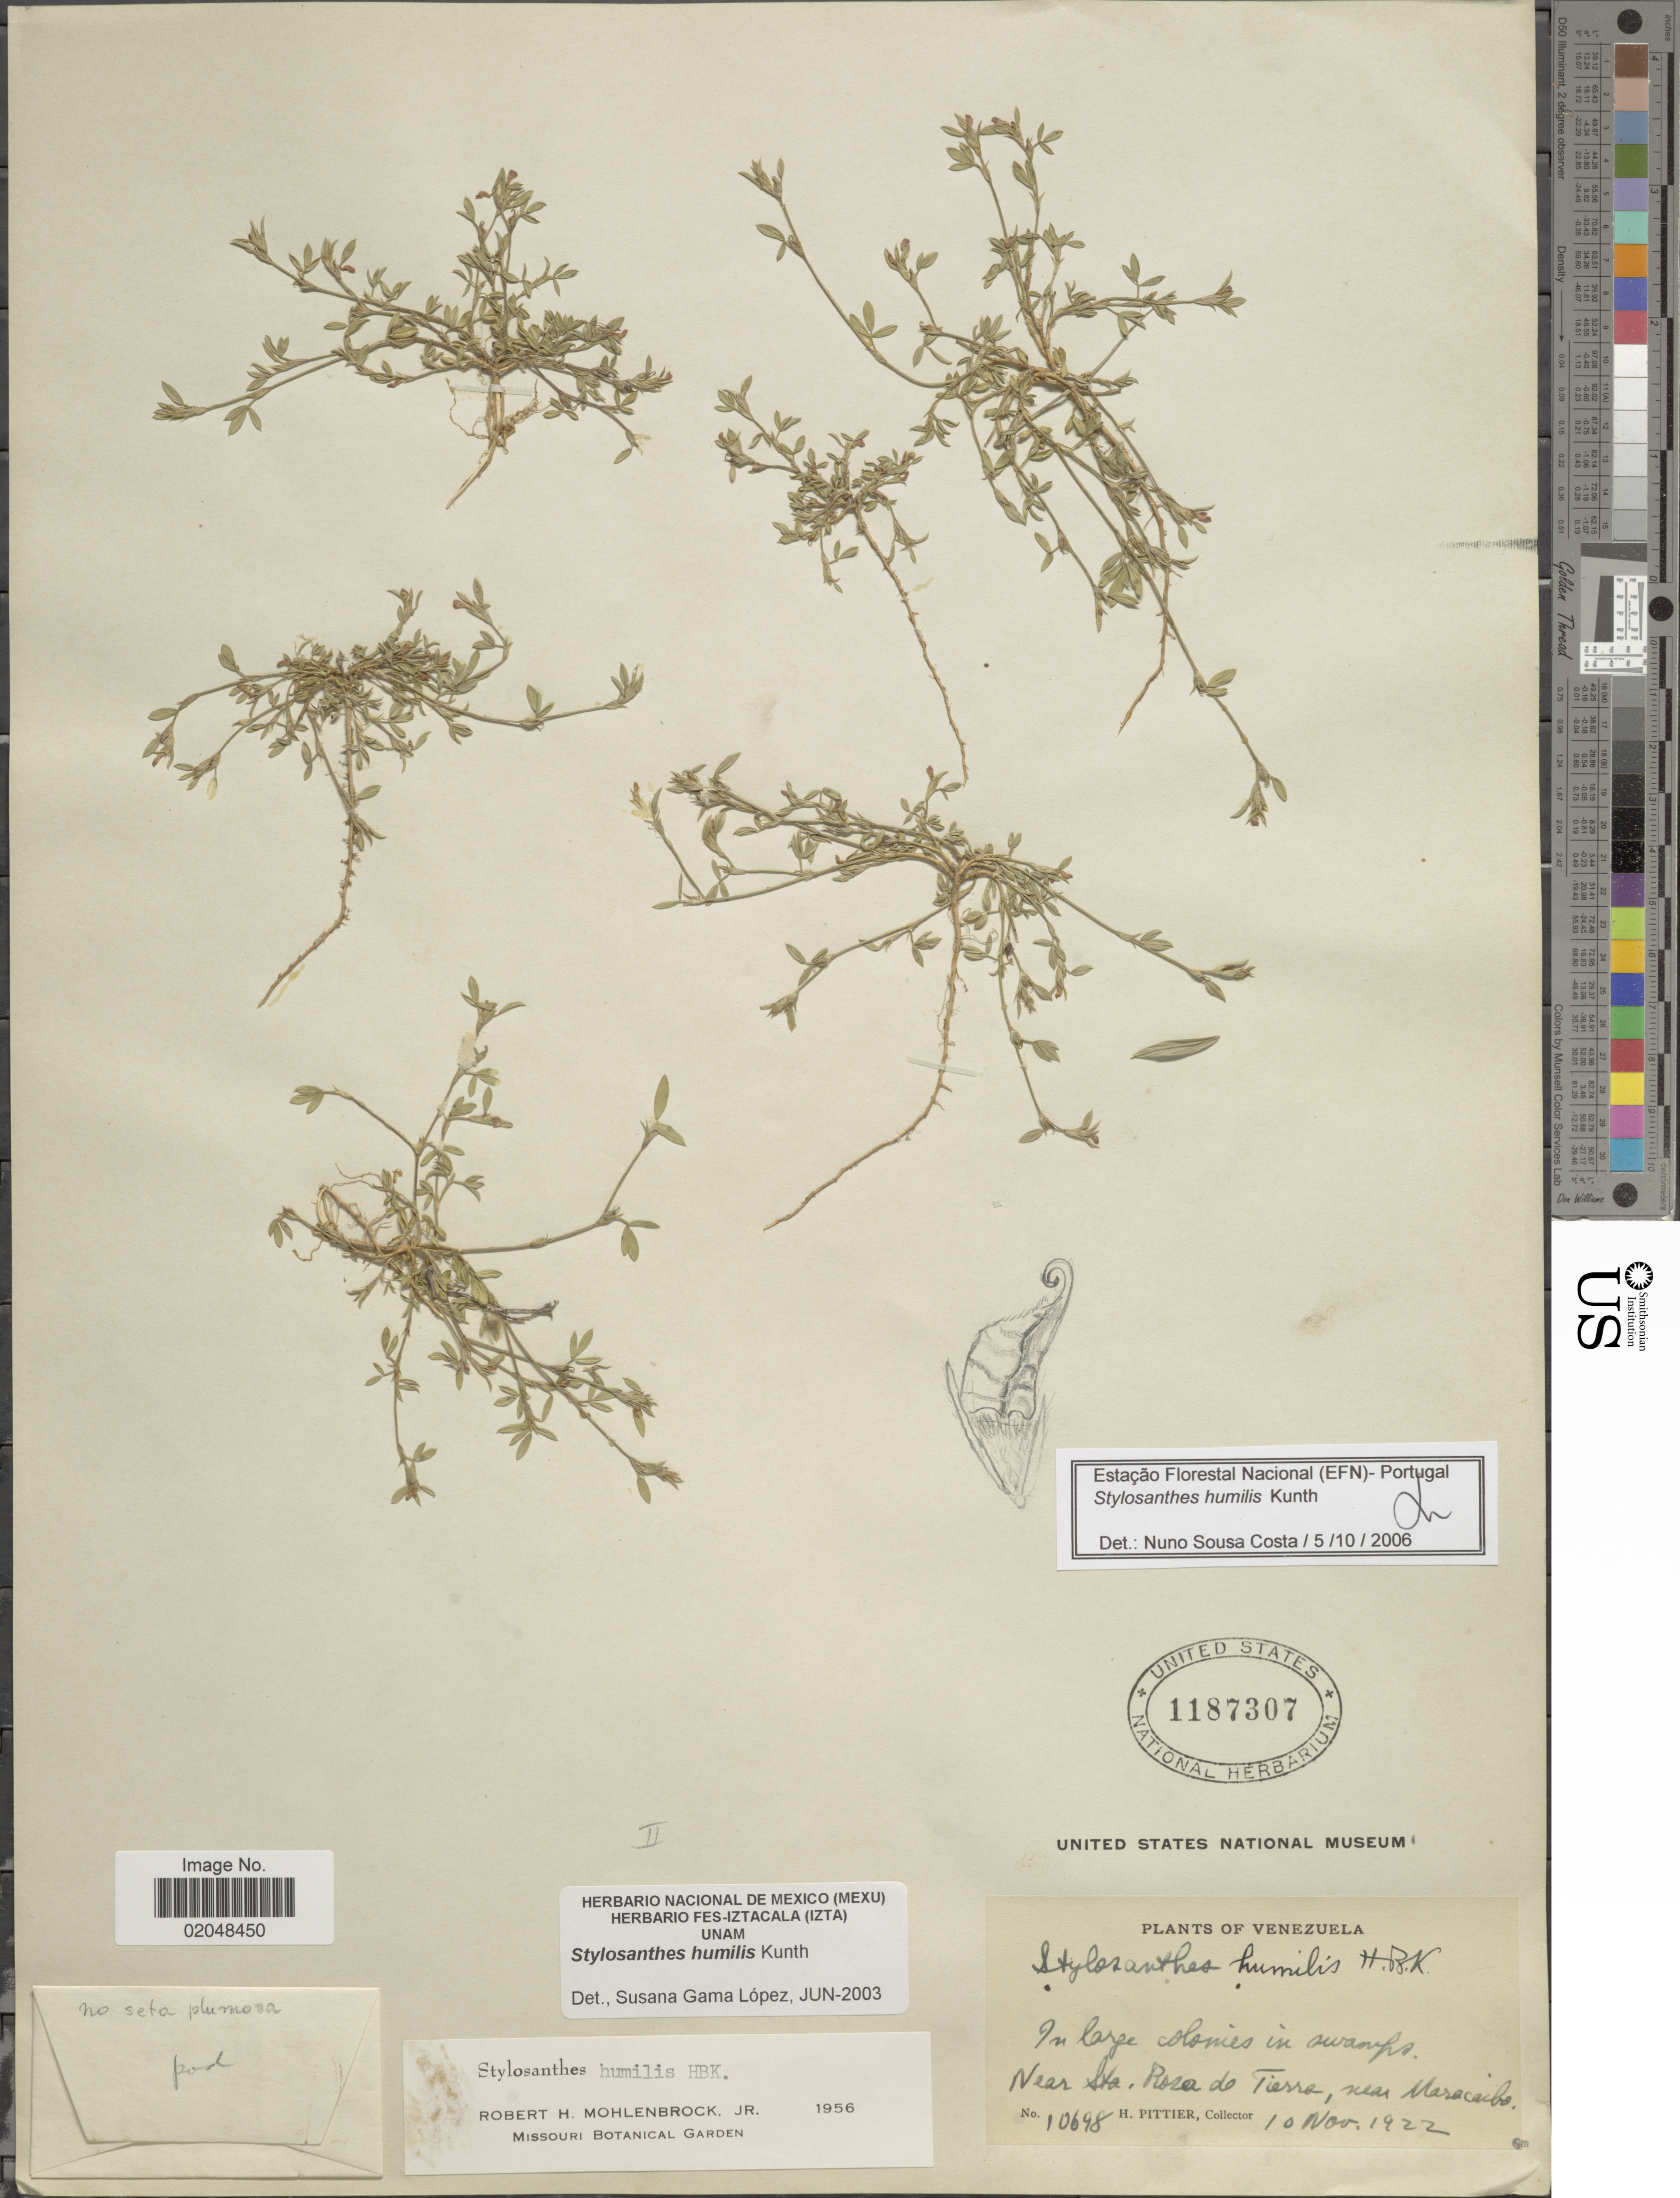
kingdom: Plantae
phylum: Tracheophyta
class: Magnoliopsida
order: Fabales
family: Fabaceae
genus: Stylosanthes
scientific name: Stylosanthes humilis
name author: Kunth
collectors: H. F. Pittier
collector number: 10698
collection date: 1922-11-10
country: Venezuela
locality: In large colonies in swamps, near the Sta. Rosa de Tierra, near Maracaibo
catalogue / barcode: US 1187307